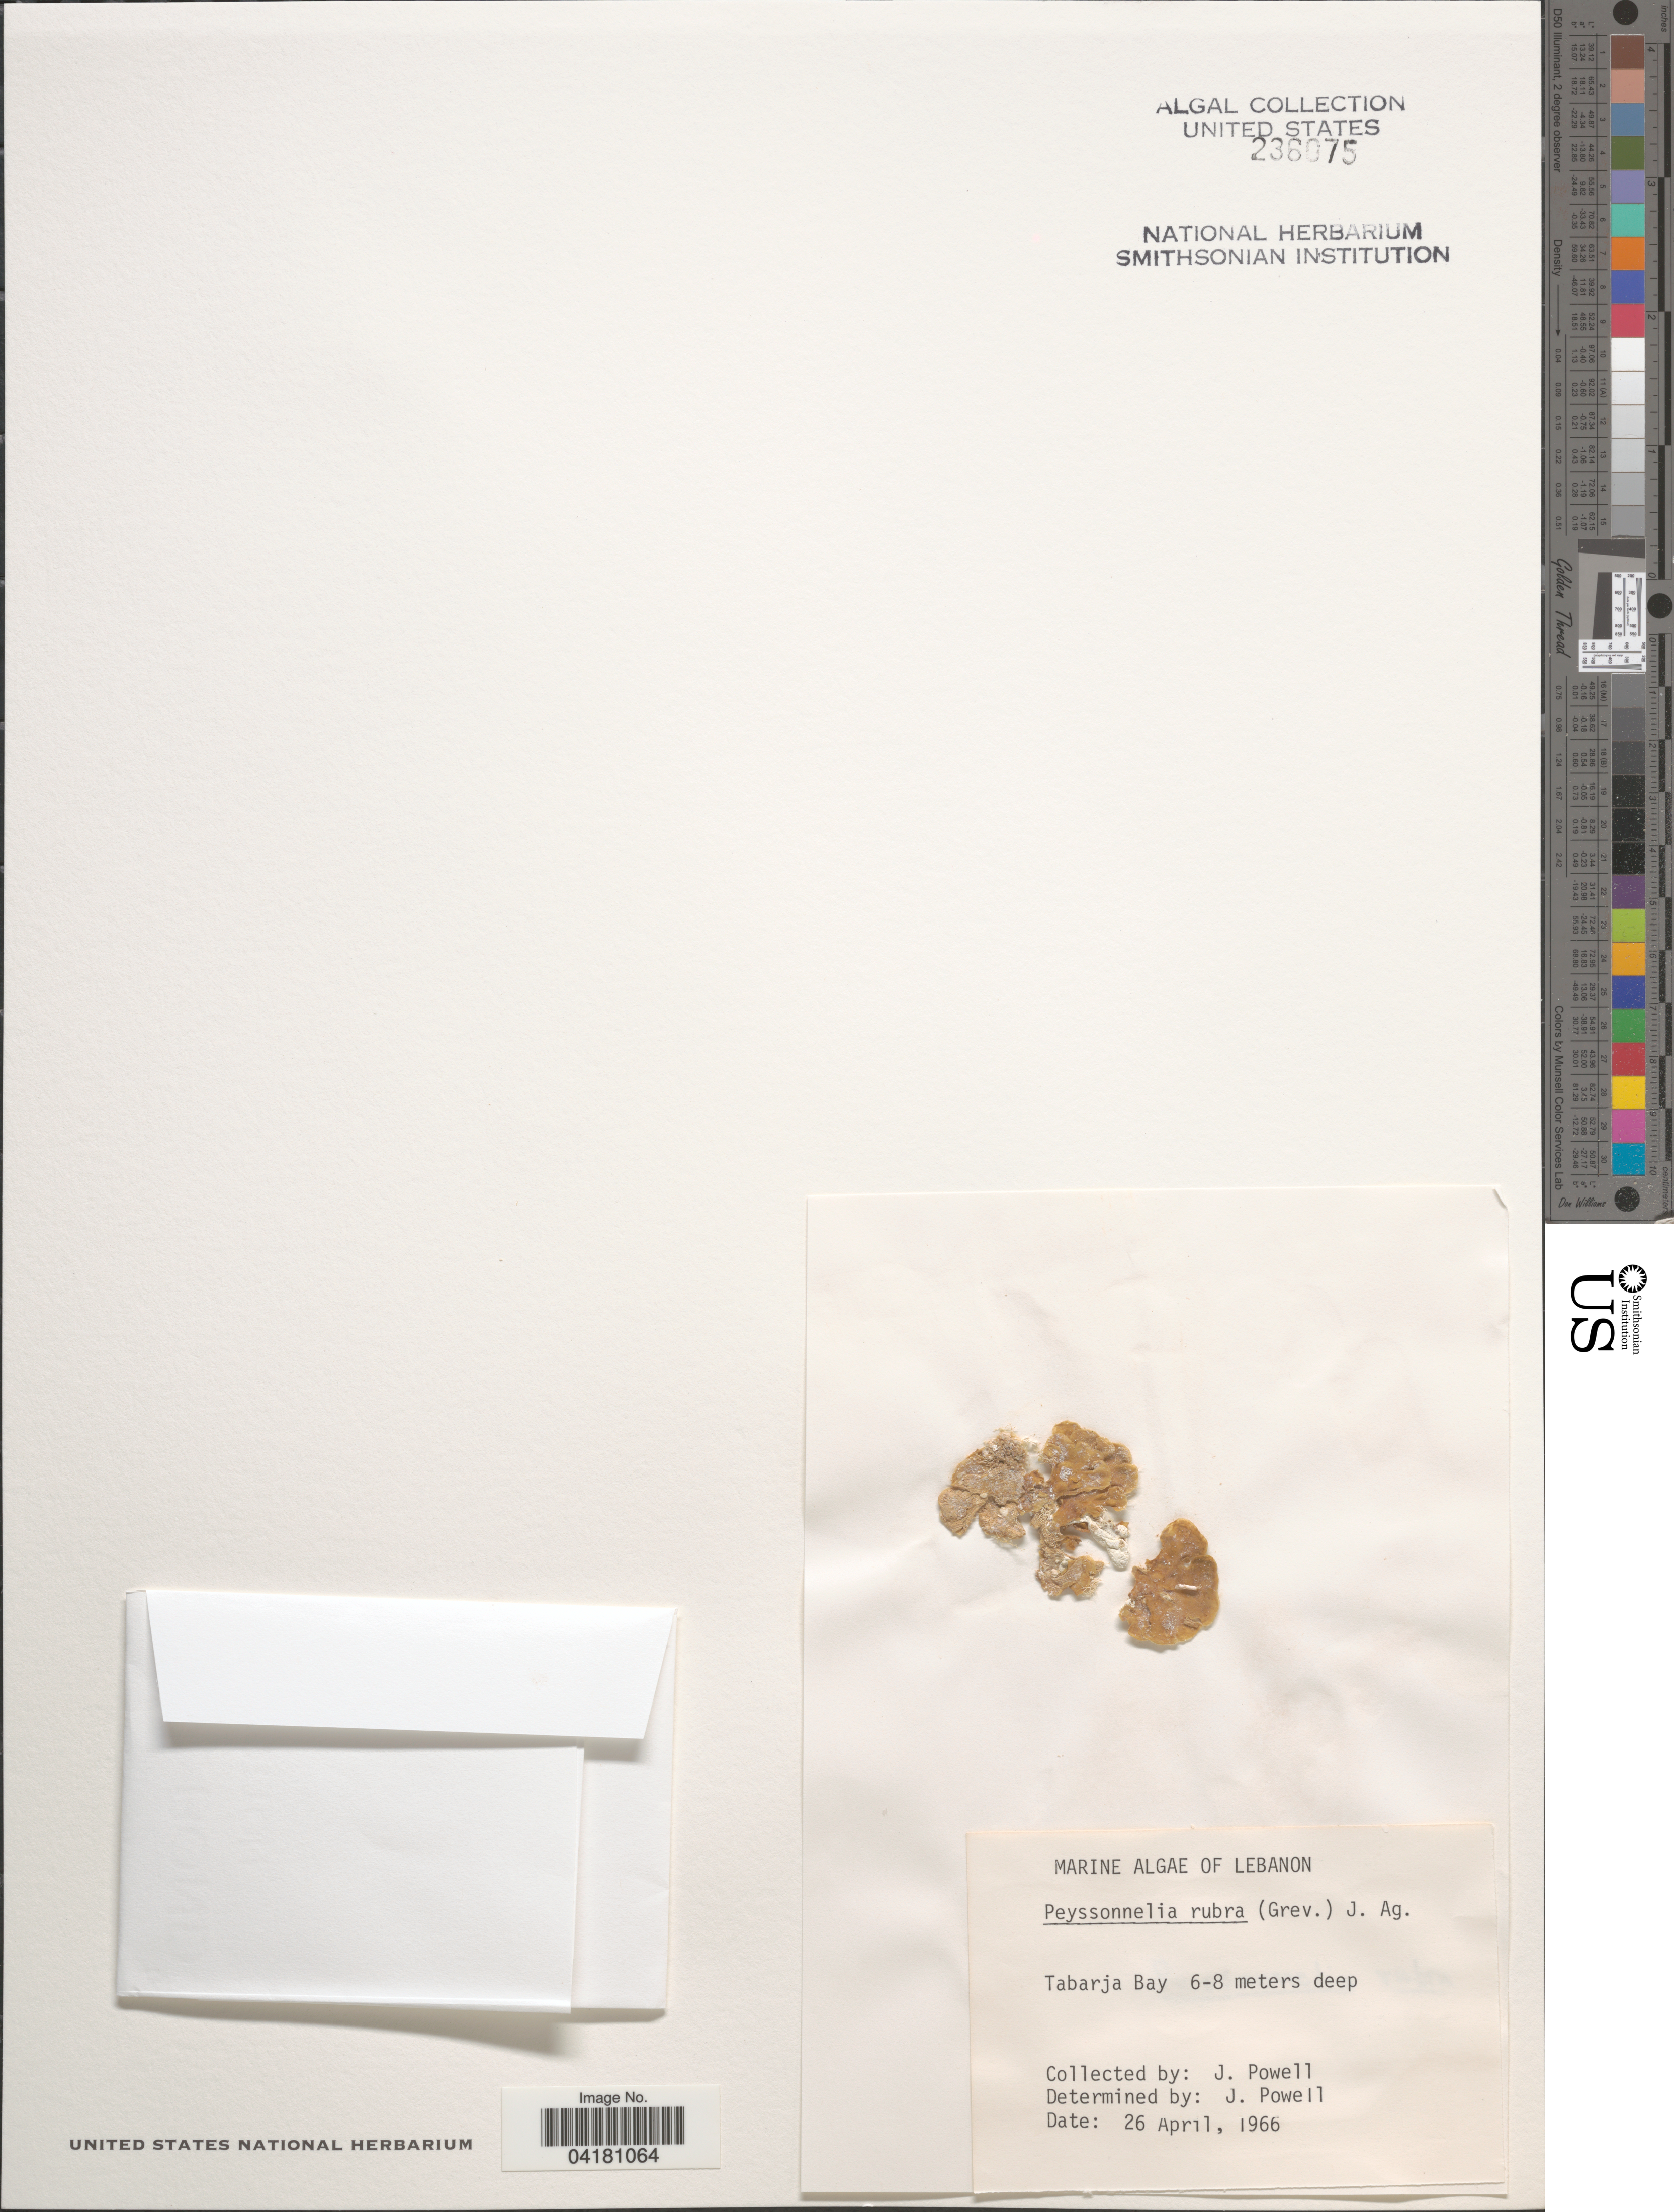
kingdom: Plantae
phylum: Rhodophyta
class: Florideophyceae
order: Peyssonneliales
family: Peyssonneliaceae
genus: Peyssonnelia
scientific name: Peyssonnelia rubra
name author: (Grev.) J. Agardh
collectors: J. Powell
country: Lebanon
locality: Tabarja Bay 6-8 meters deep.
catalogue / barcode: US 236075